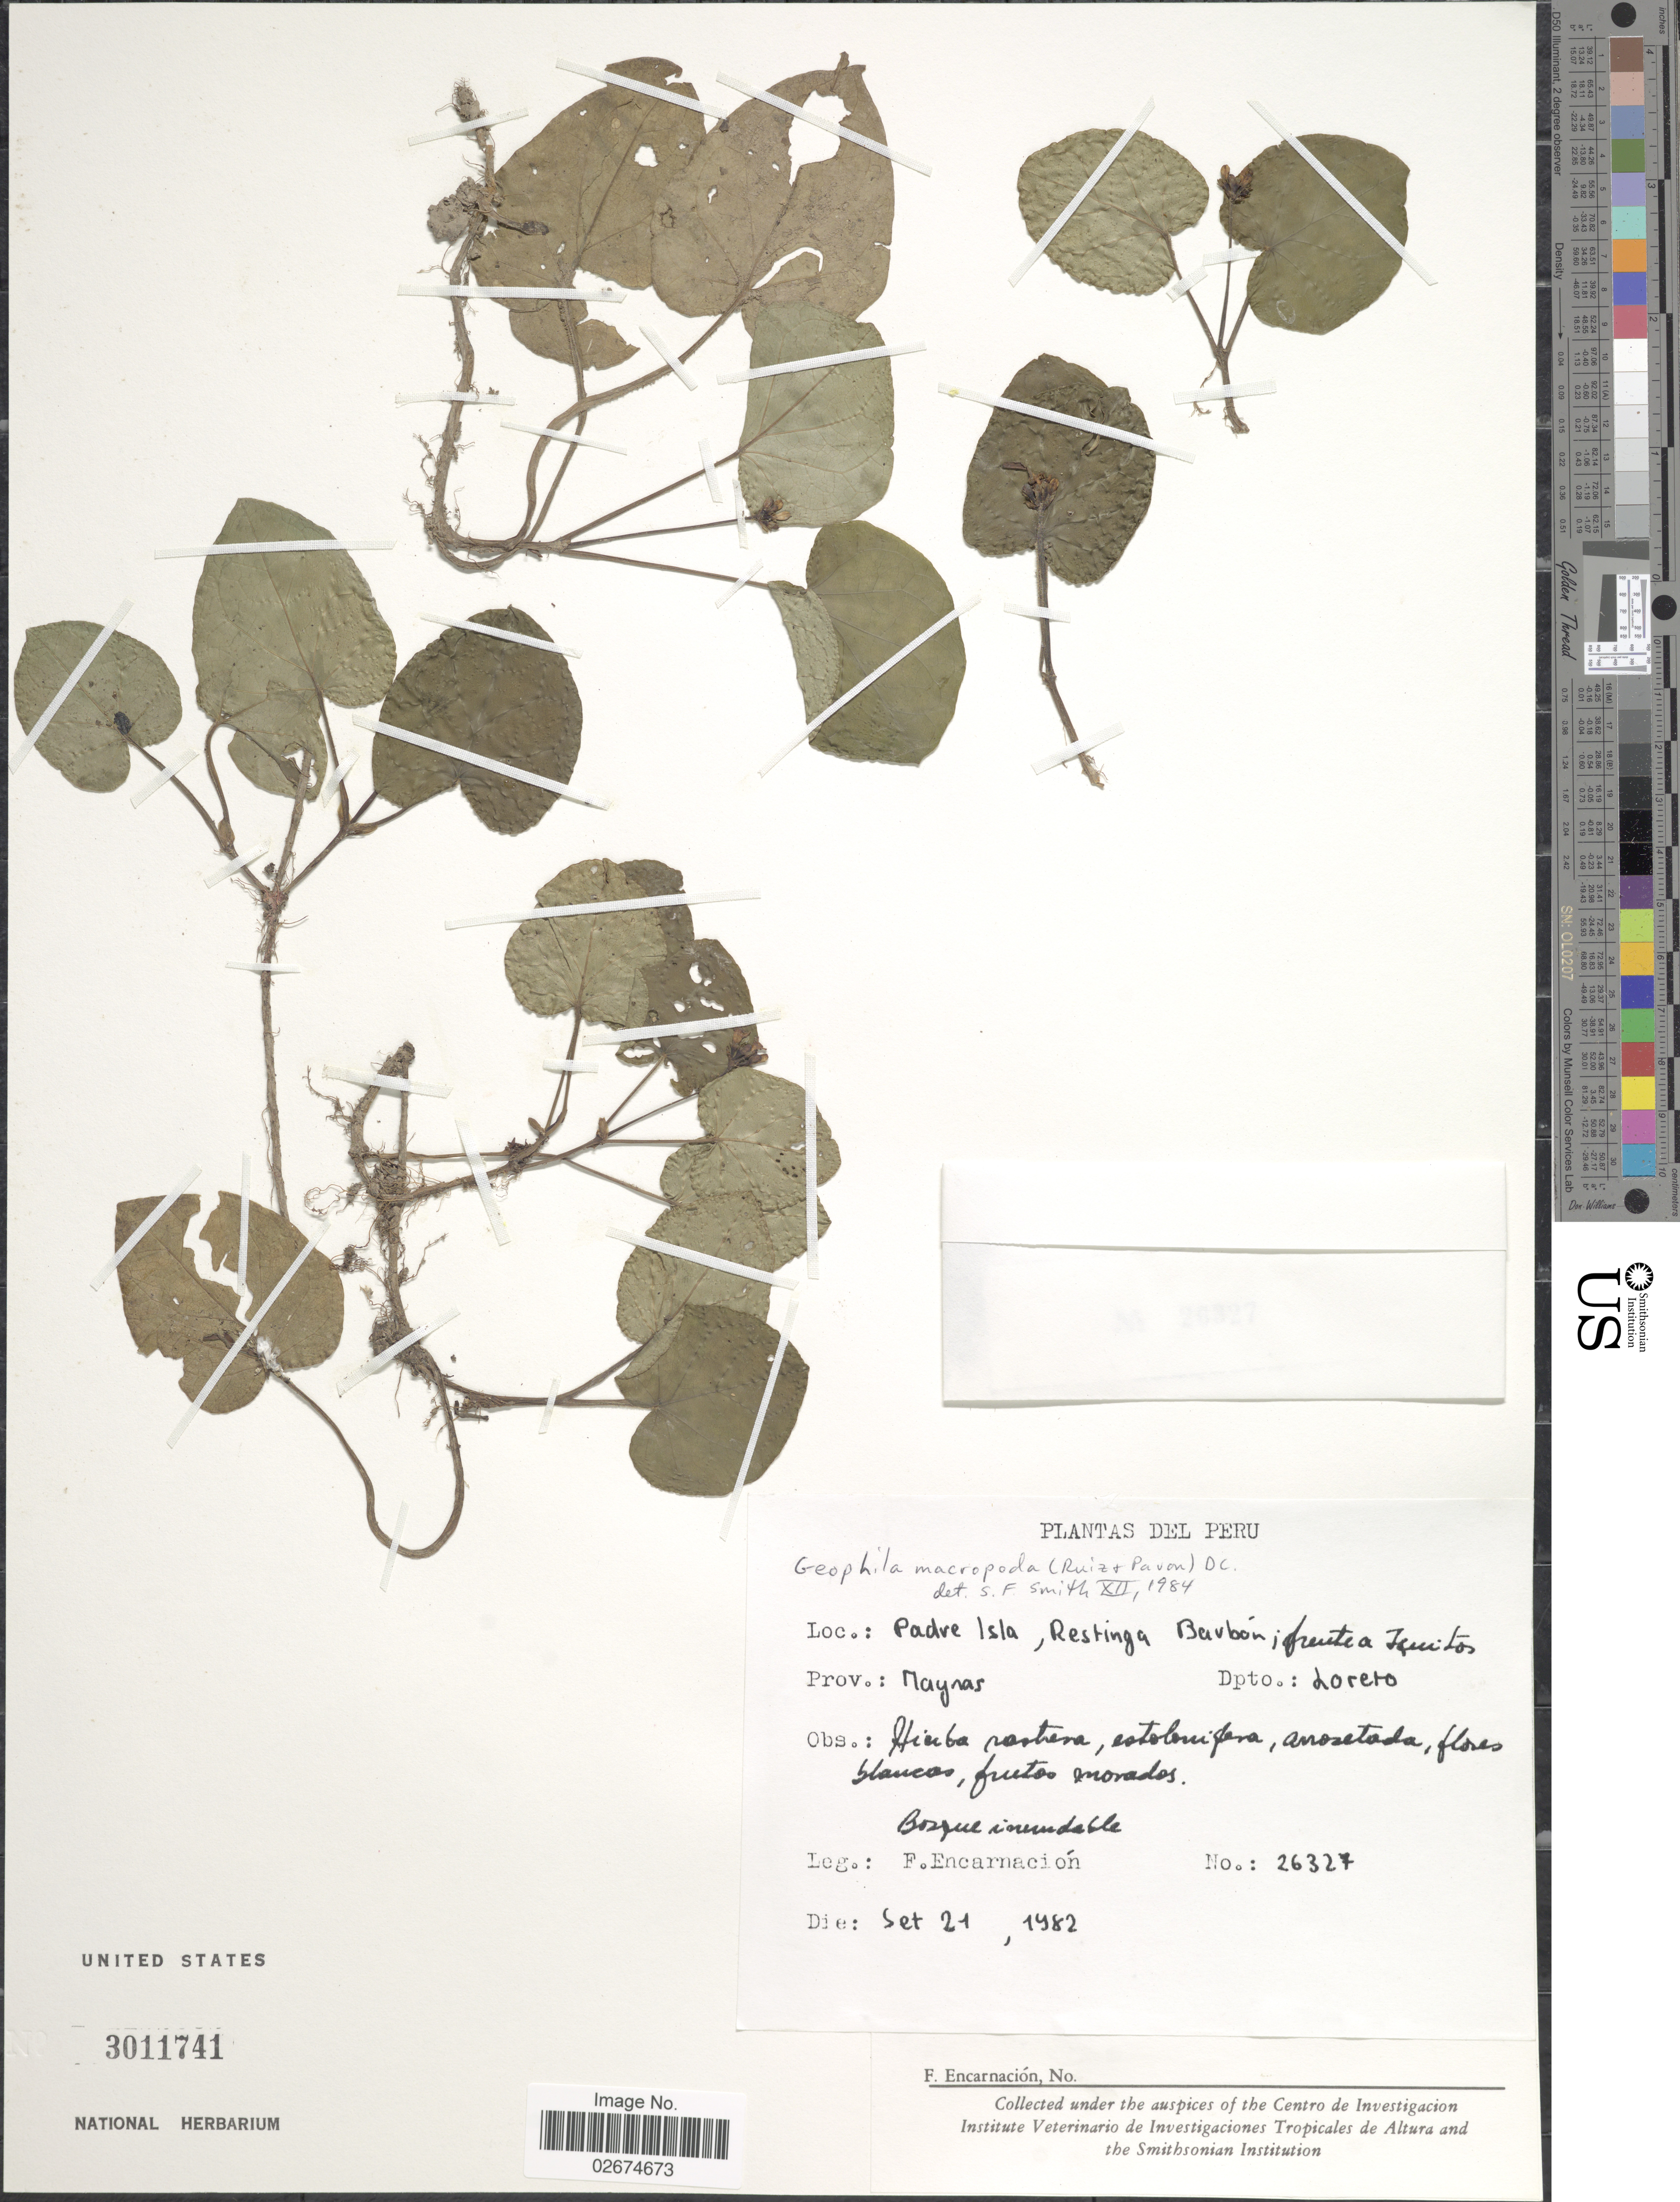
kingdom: Plantae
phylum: Tracheophyta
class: Magnoliopsida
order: Gentianales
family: Rubiaceae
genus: Geophila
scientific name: Geophila macropoda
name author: (Ruiz & Pav.) DC.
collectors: F. Encarnación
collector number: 26327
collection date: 1982-09-21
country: Peru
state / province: Loreto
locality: Padre Isla, Restinga Barbon, frente a Icuitos, Prov. Maynas, Dpto. Loreto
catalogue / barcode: US 3011741